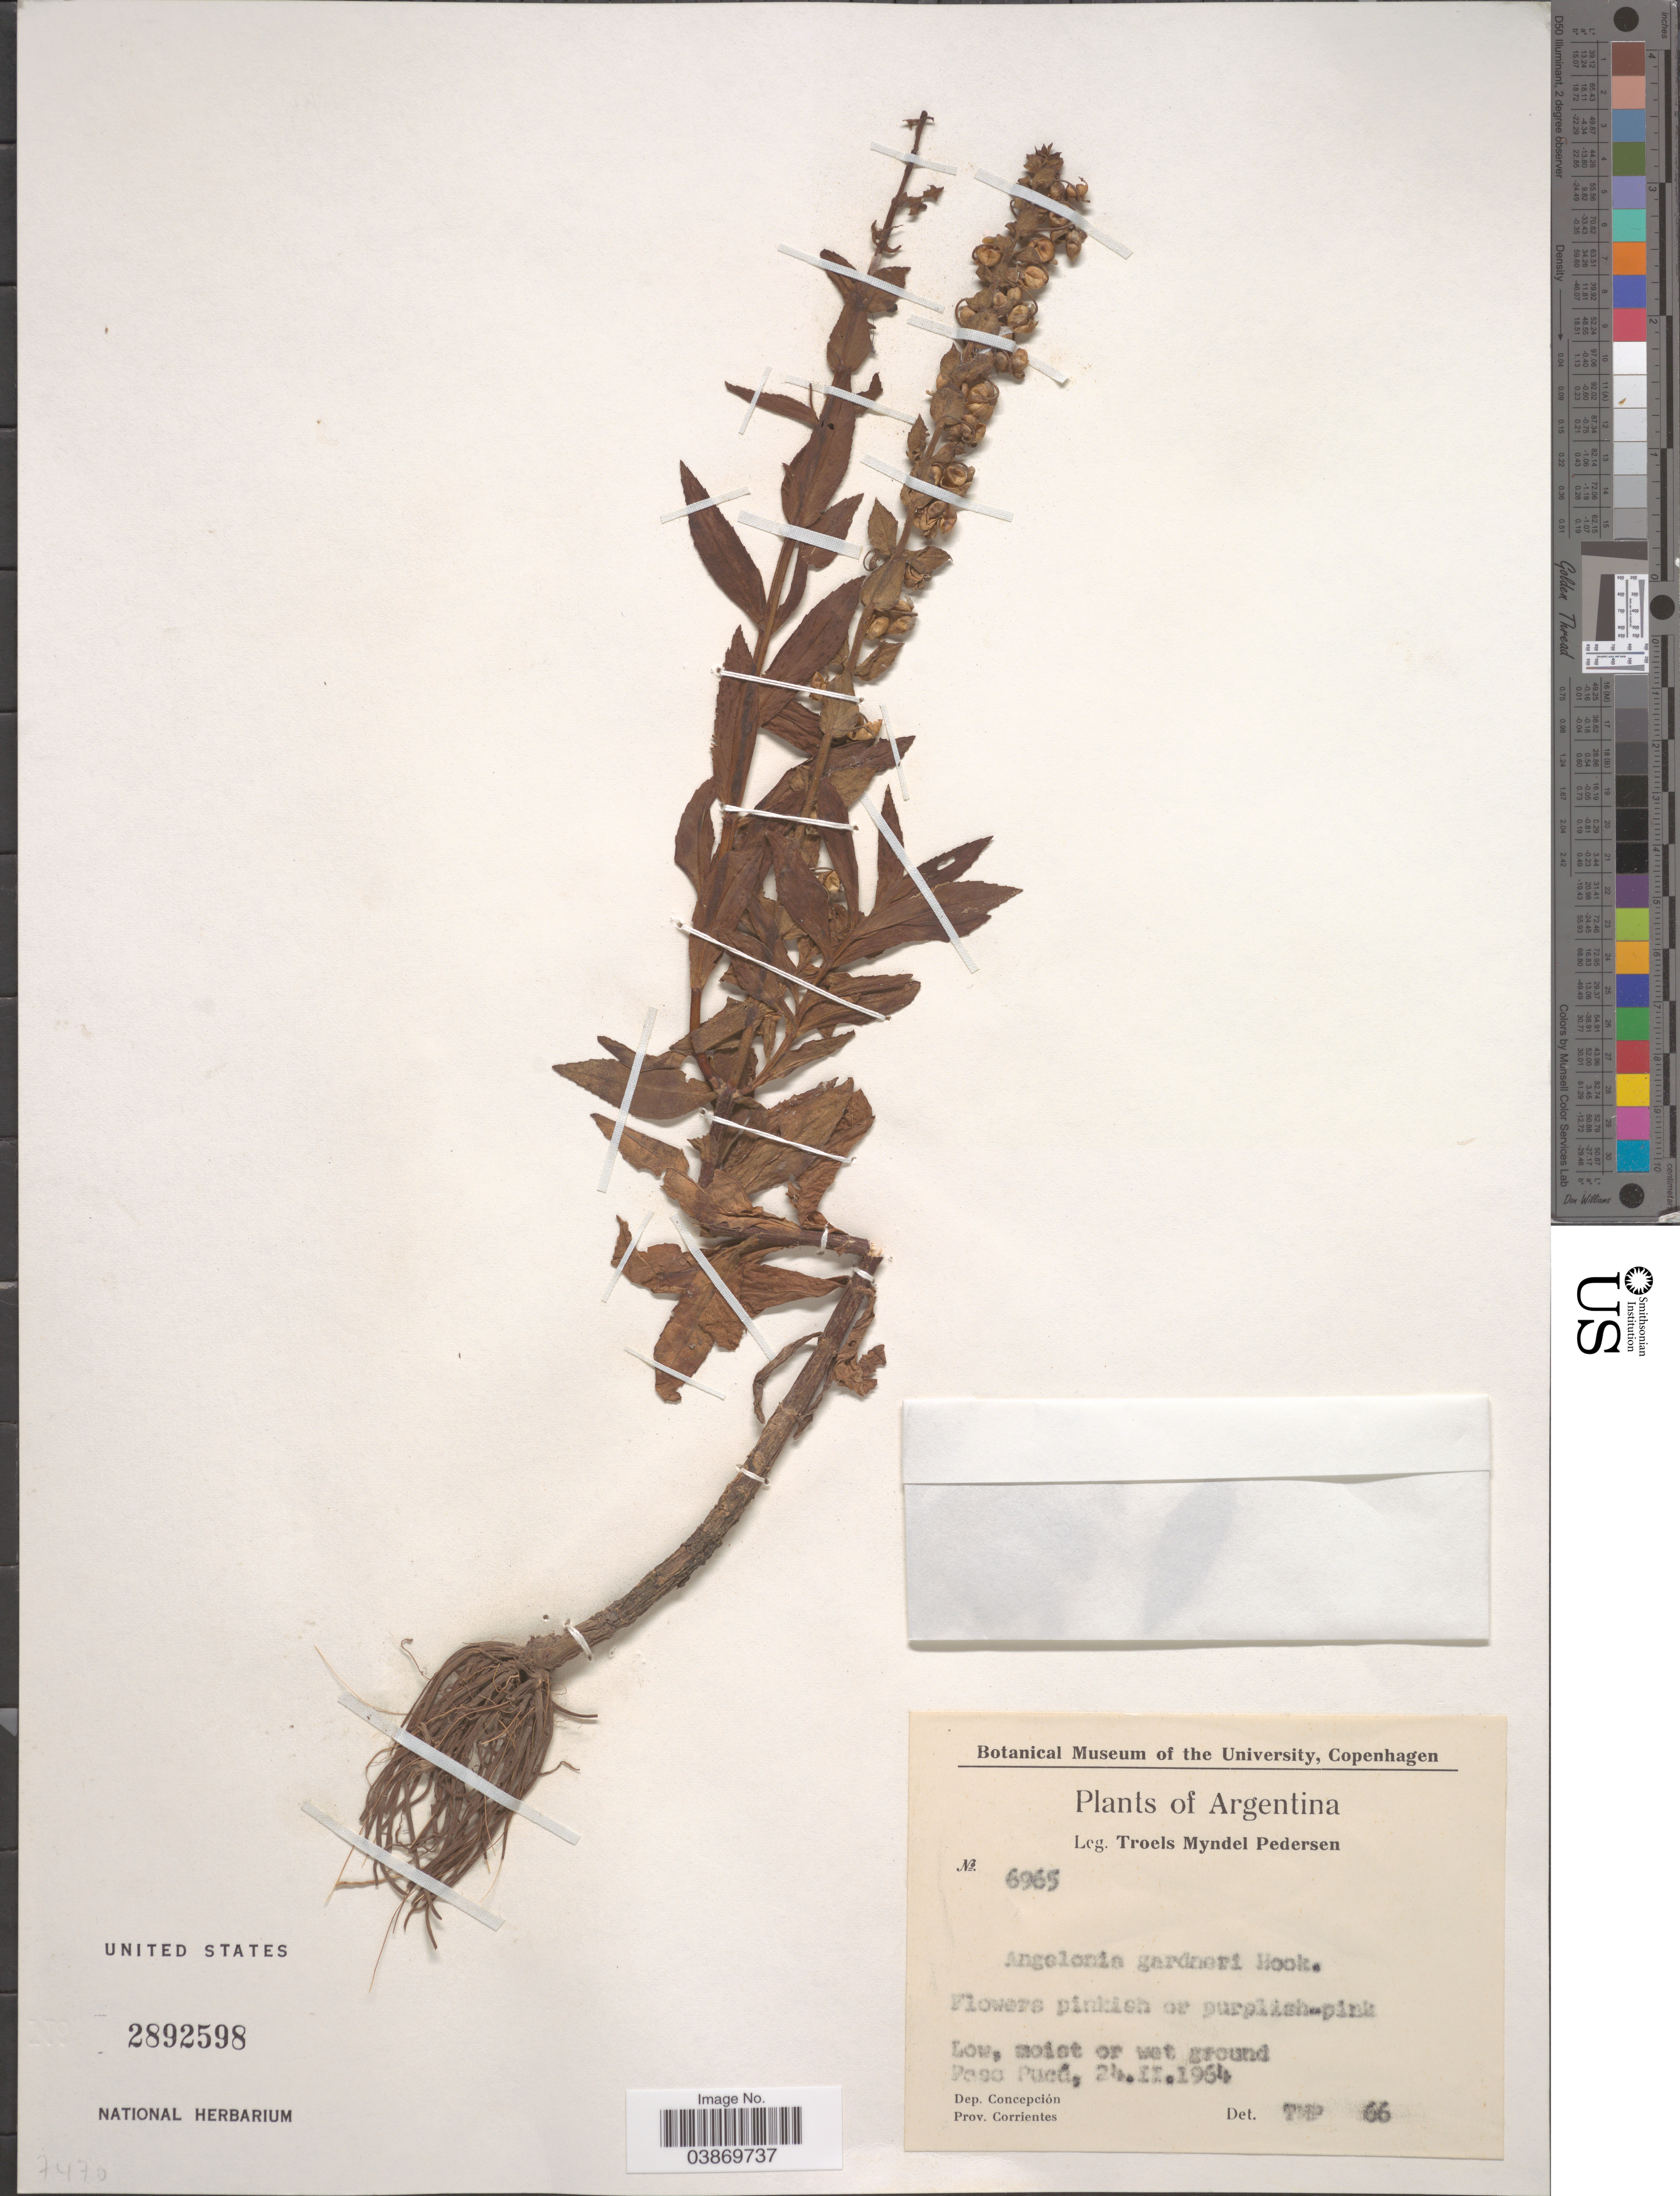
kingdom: Plantae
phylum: Tracheophyta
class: Magnoliopsida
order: Lamiales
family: Plantaginaceae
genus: Angelonia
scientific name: Angelonia gardneri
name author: Hook.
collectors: T. Pederson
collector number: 6965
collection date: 1964-02-24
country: Argentina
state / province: Corrientes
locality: Peso Pueú. Dep. Concepción. Prov. Corrientes.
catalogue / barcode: US 2892598